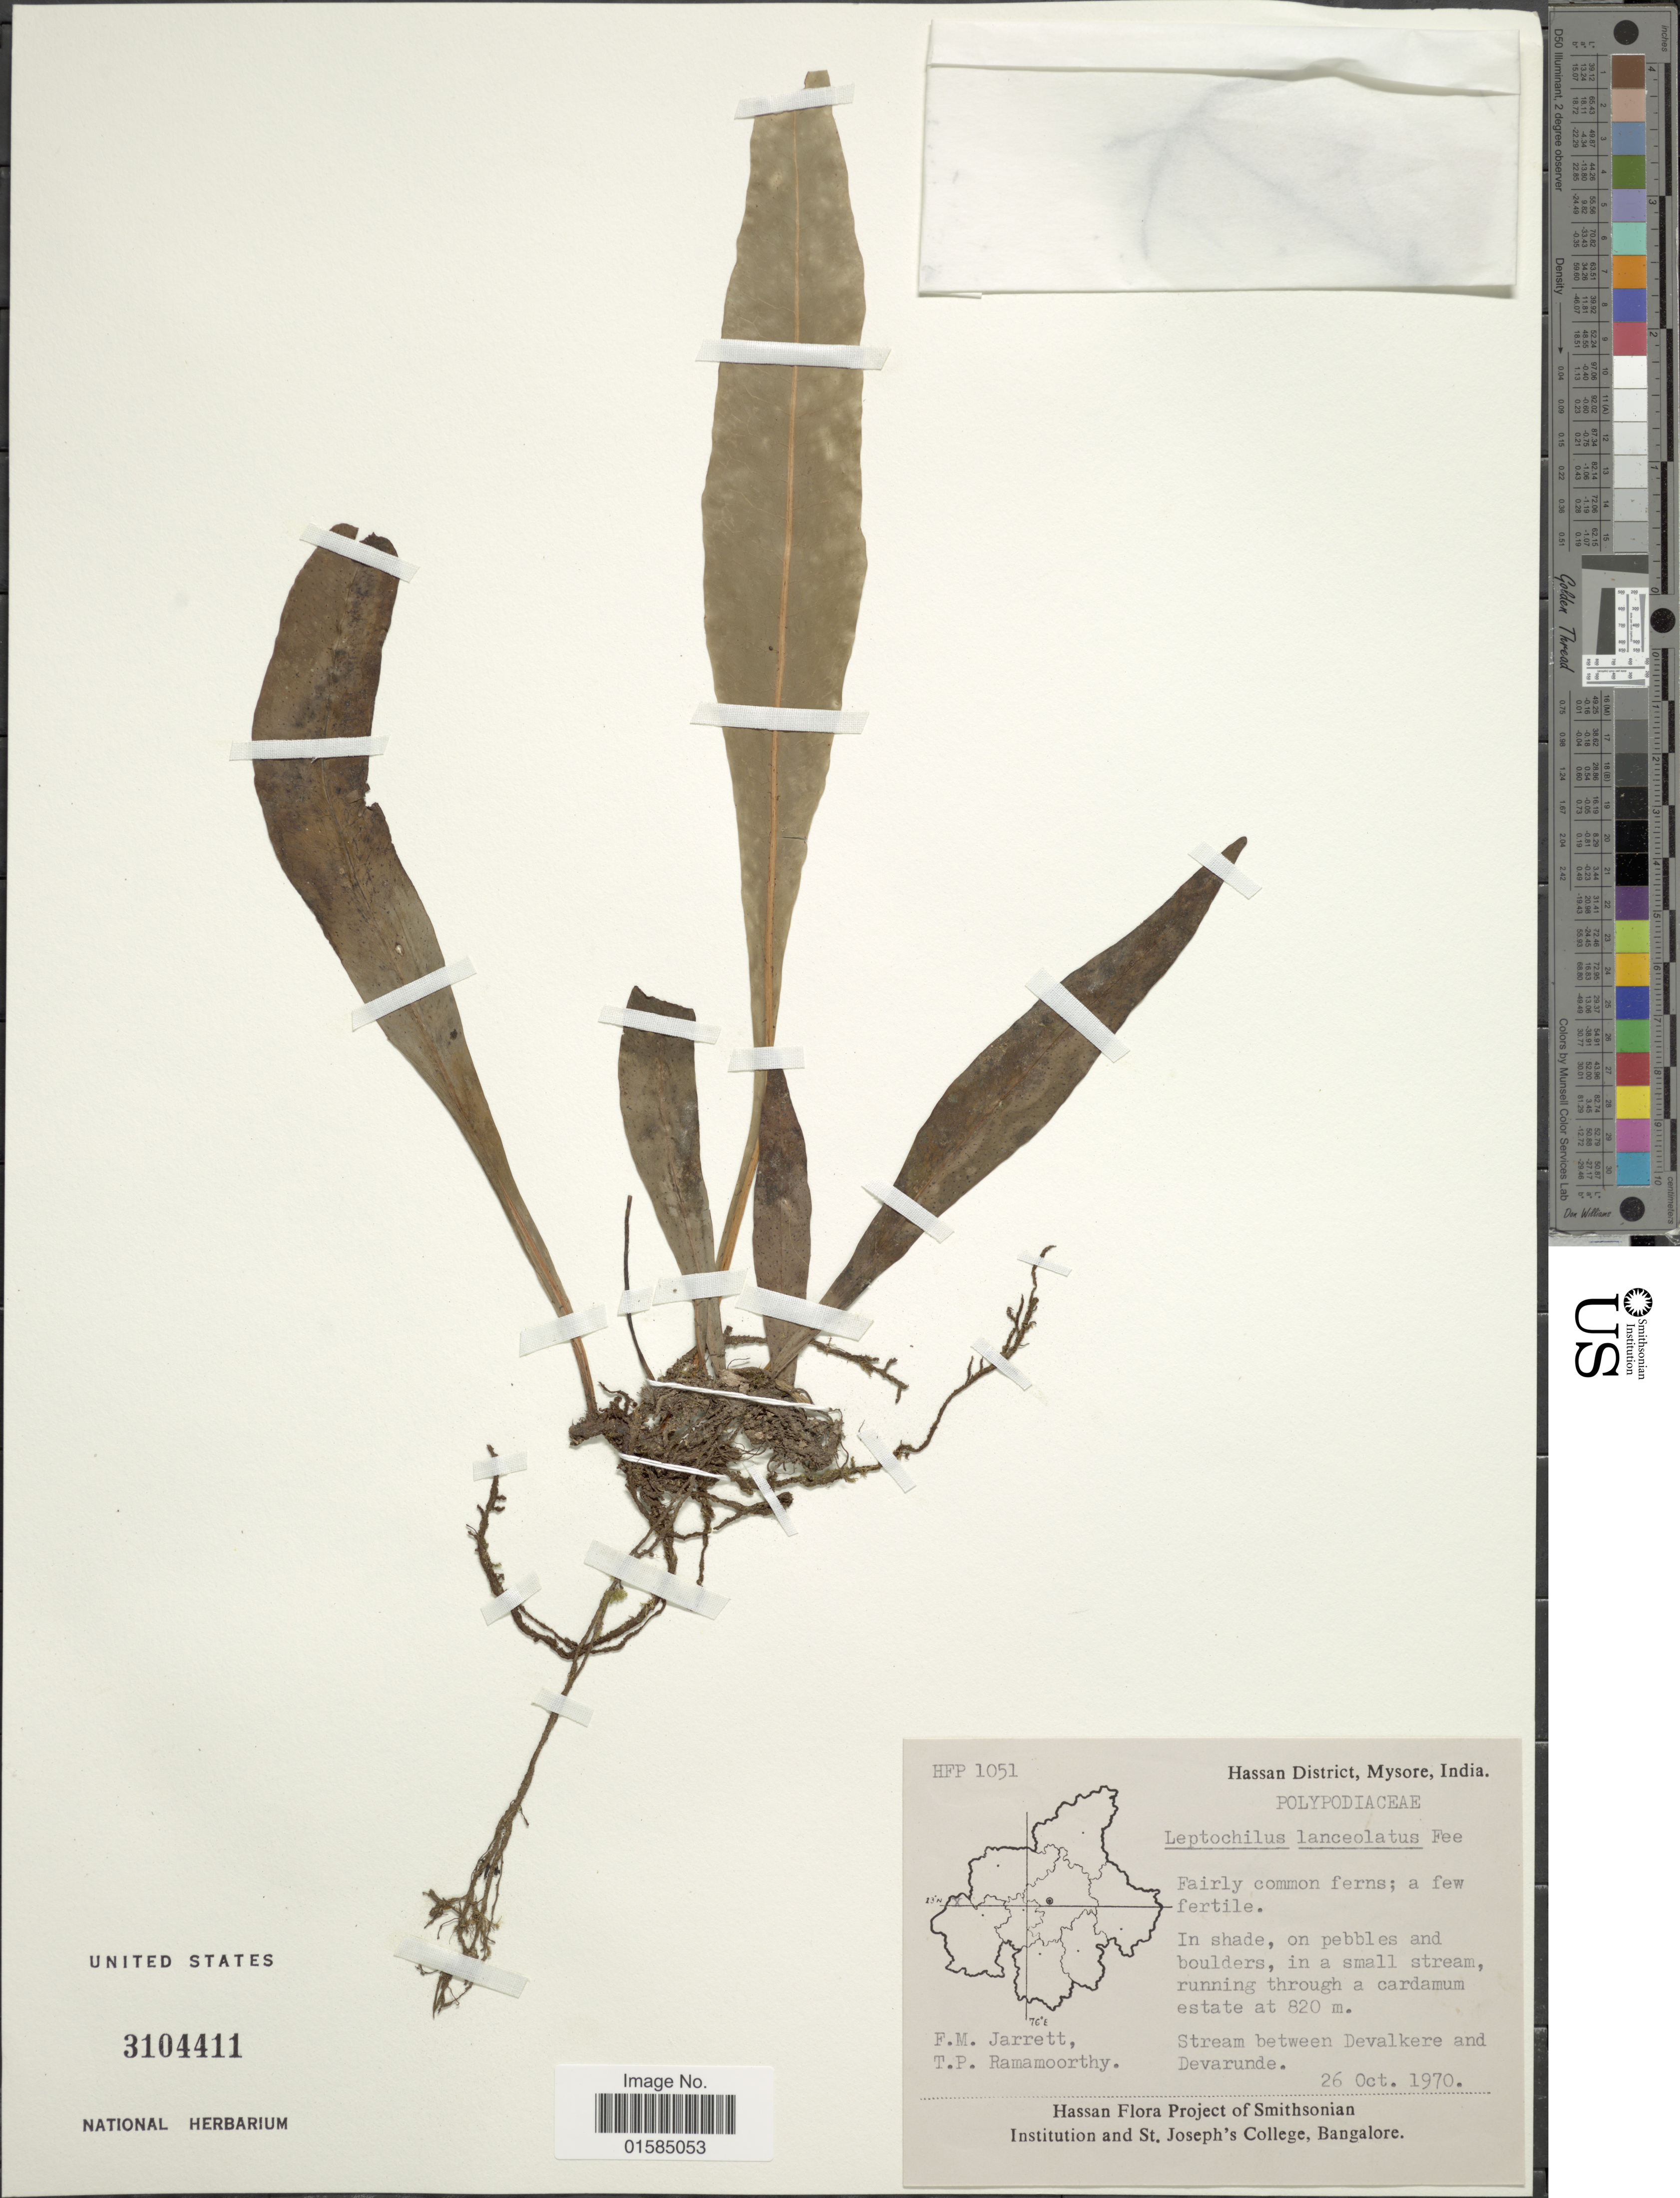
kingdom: Plantae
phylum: Tracheophyta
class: Polypodiopsida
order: Polypodiales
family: Polypodiaceae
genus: Leptochilus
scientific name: Leptochilus decurrens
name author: Blume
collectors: F. M. Jarrett & T. P. Ramamoorthy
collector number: HFP 1051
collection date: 1970-10-26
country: India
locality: Hassan District, Mysore, India, Stream between Devalkere and Devarunde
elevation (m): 820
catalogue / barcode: US 3104411